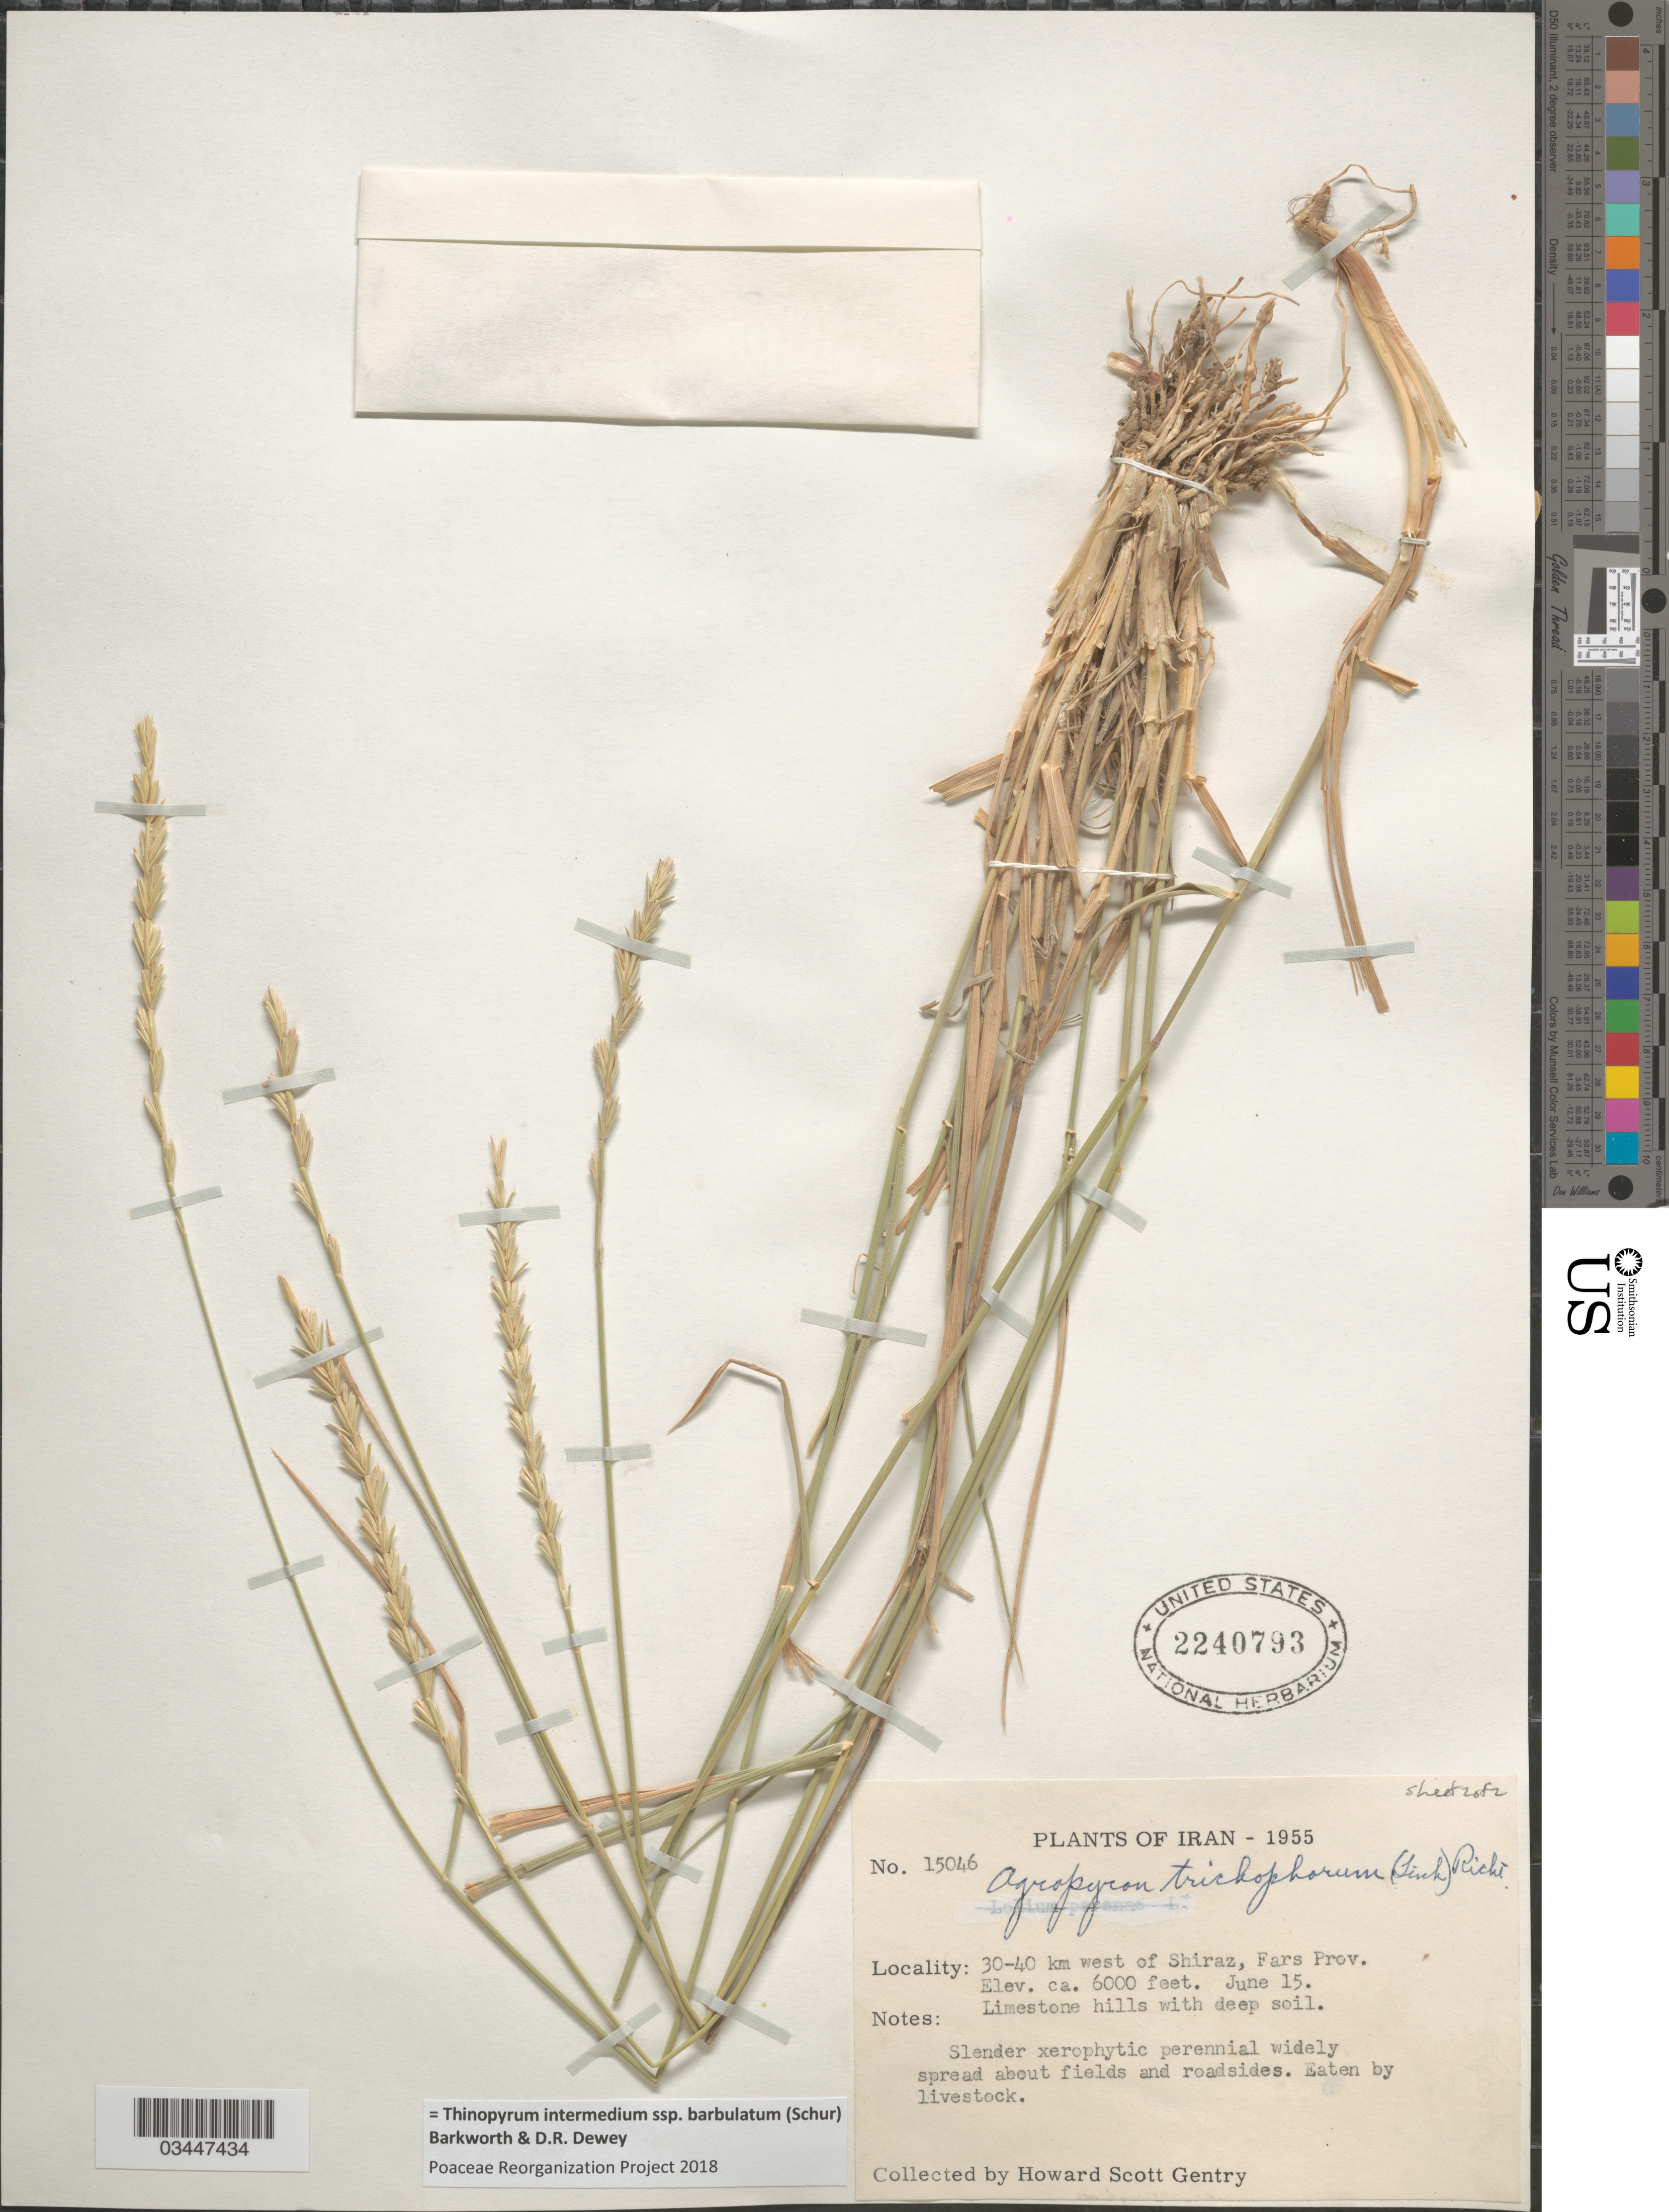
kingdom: Plantae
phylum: Tracheophyta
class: Liliopsida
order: Poales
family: Poaceae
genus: Thinopyrum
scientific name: Thinopyrum intermedium subsp. barbulatum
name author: (Schur) Barkworth & Dewey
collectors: H. S. Gentry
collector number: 15046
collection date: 1955-06-15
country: Iran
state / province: Fars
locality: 30-40 km west of Shiraz. Limestone hills with deep soil.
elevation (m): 1829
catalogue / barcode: US 2240793